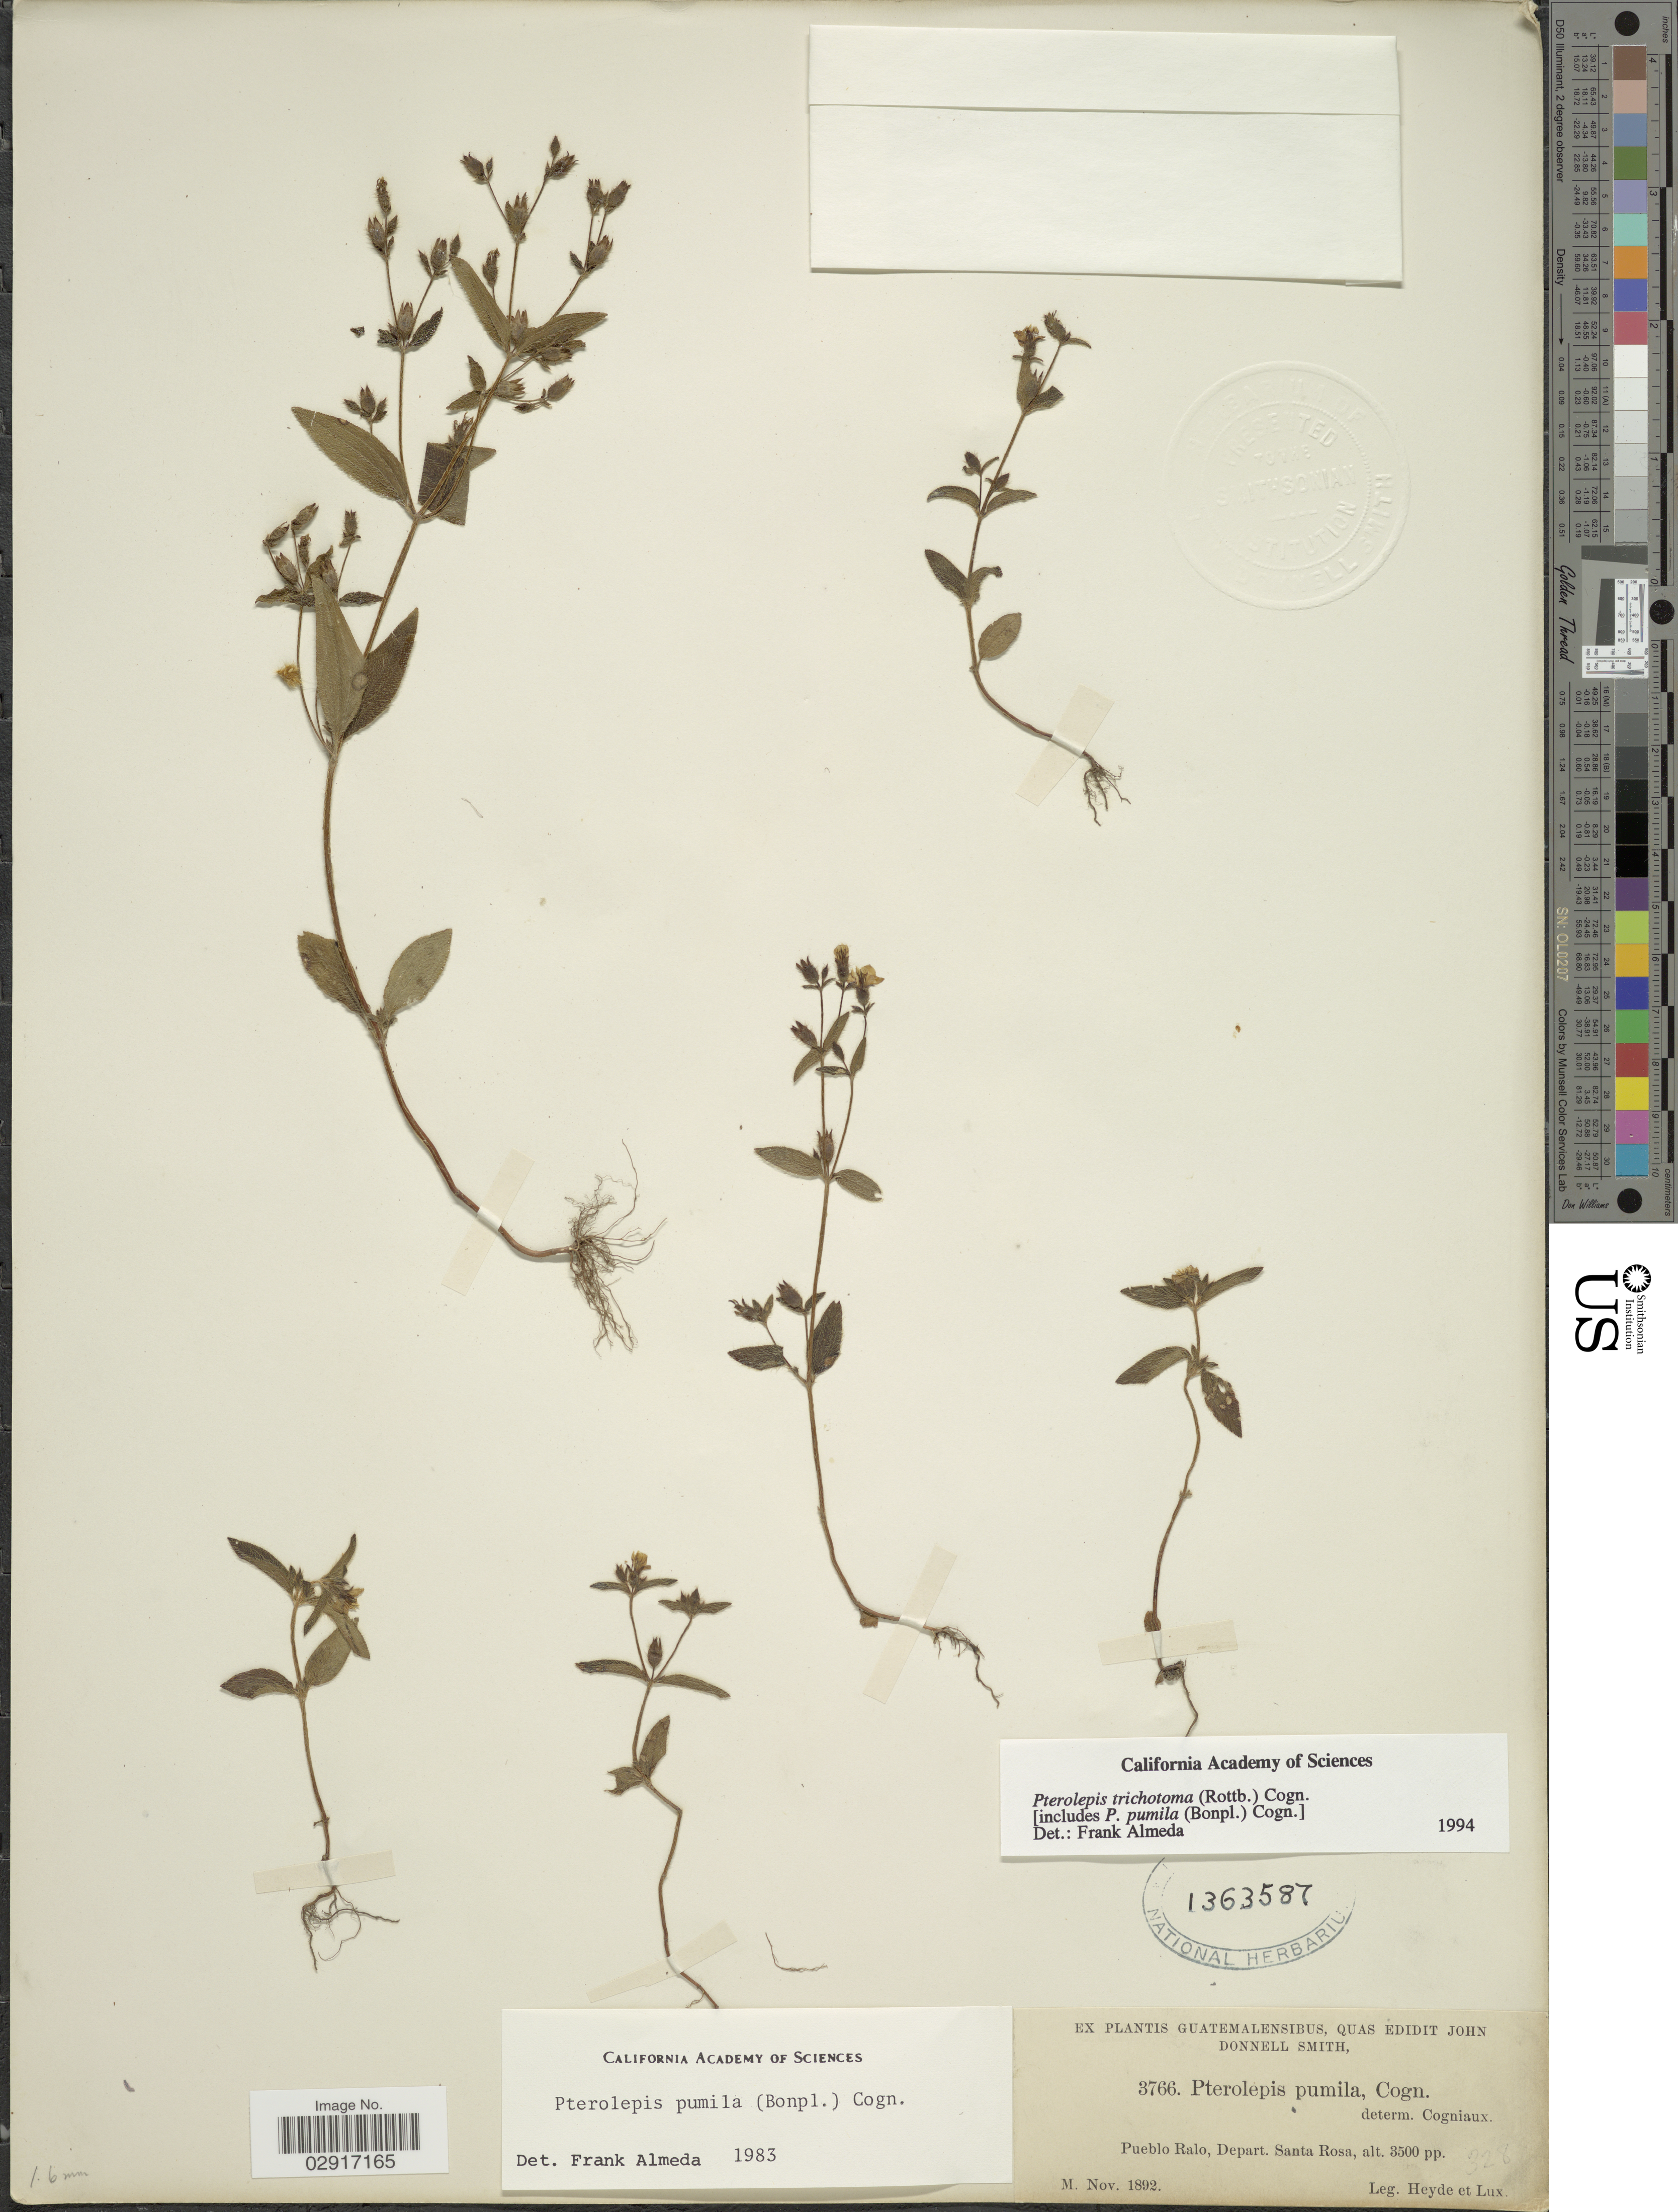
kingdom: Plantae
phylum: Tracheophyta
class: Magnoliopsida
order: Myrtales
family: Melastomataceae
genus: Pterolepis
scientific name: Pterolepis trichotoma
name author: (Rottb.) Cogn.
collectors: Heyde & Lux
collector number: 3766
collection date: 1892-11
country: Guatemala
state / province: Santa Rosa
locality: Pueblo Ralo, Depart. Santa Rosa.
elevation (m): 1067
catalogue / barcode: US 1363587